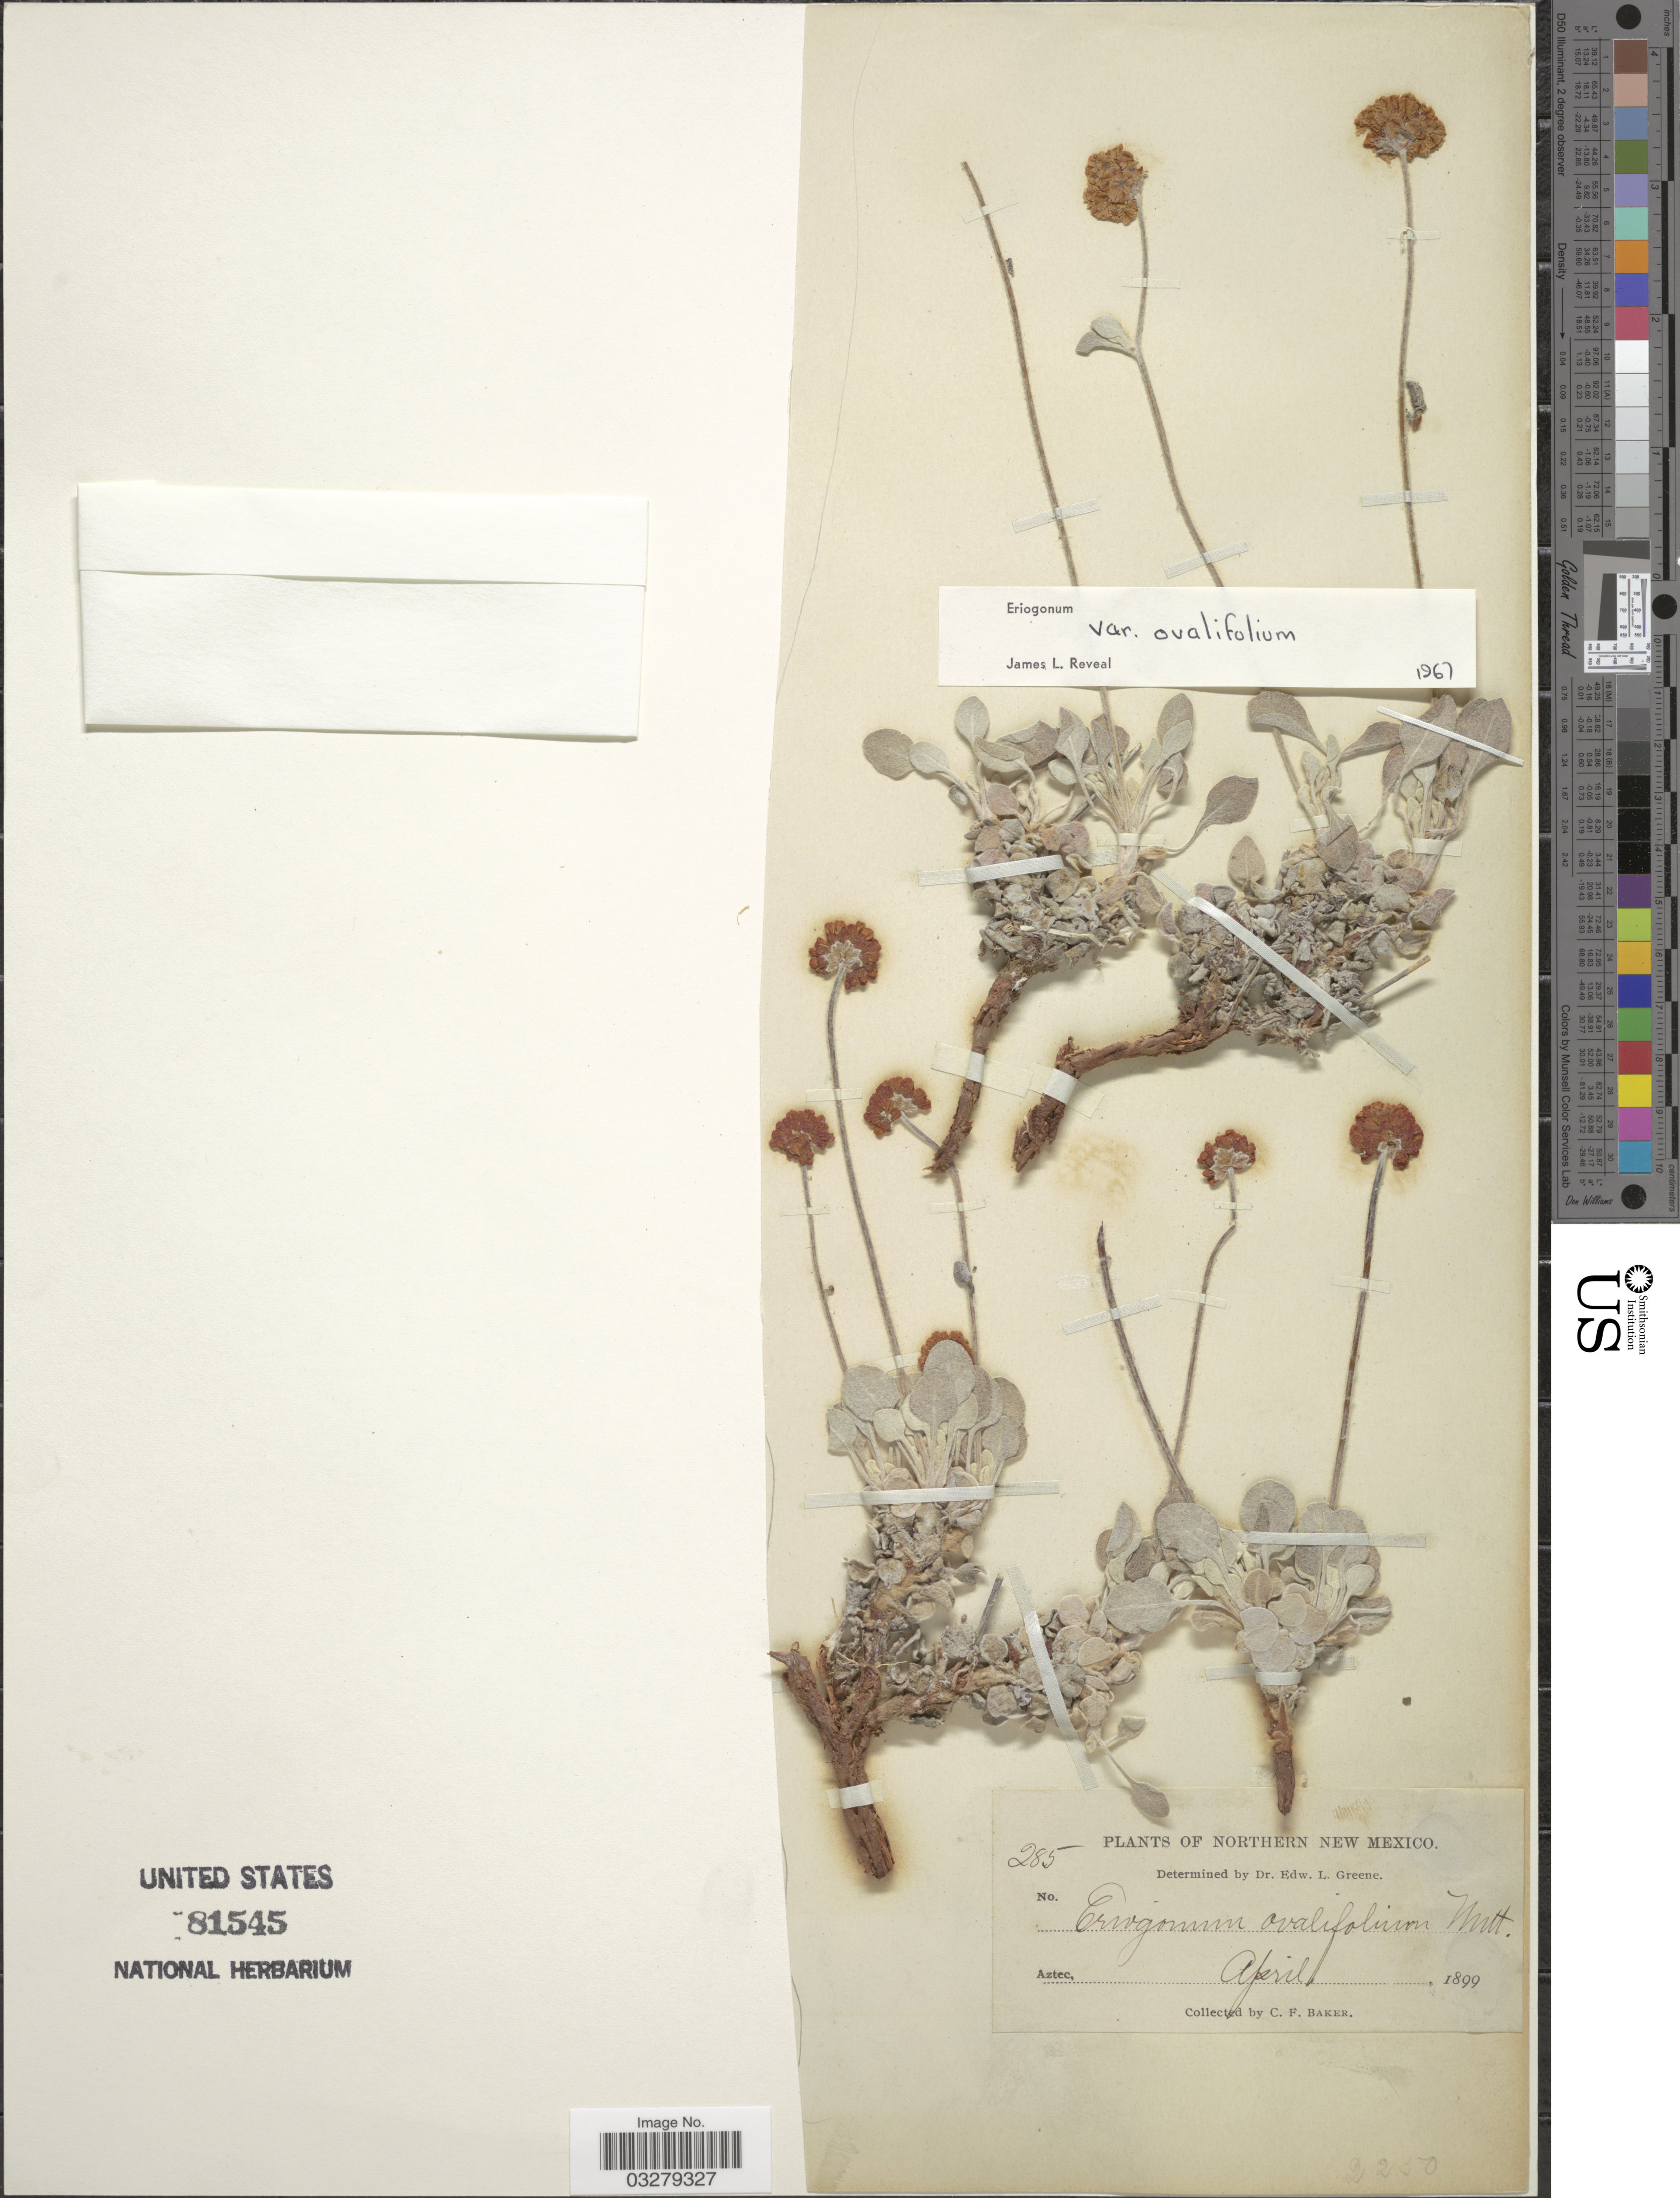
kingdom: Plantae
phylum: Tracheophyta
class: Magnoliopsida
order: Caryophyllales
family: Polygonaceae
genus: Eriogonum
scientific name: Eriogonum ovalifolium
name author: Nutt.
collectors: C. F. Baker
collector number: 285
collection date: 1899-04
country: United States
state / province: New Mexico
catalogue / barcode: US 81545